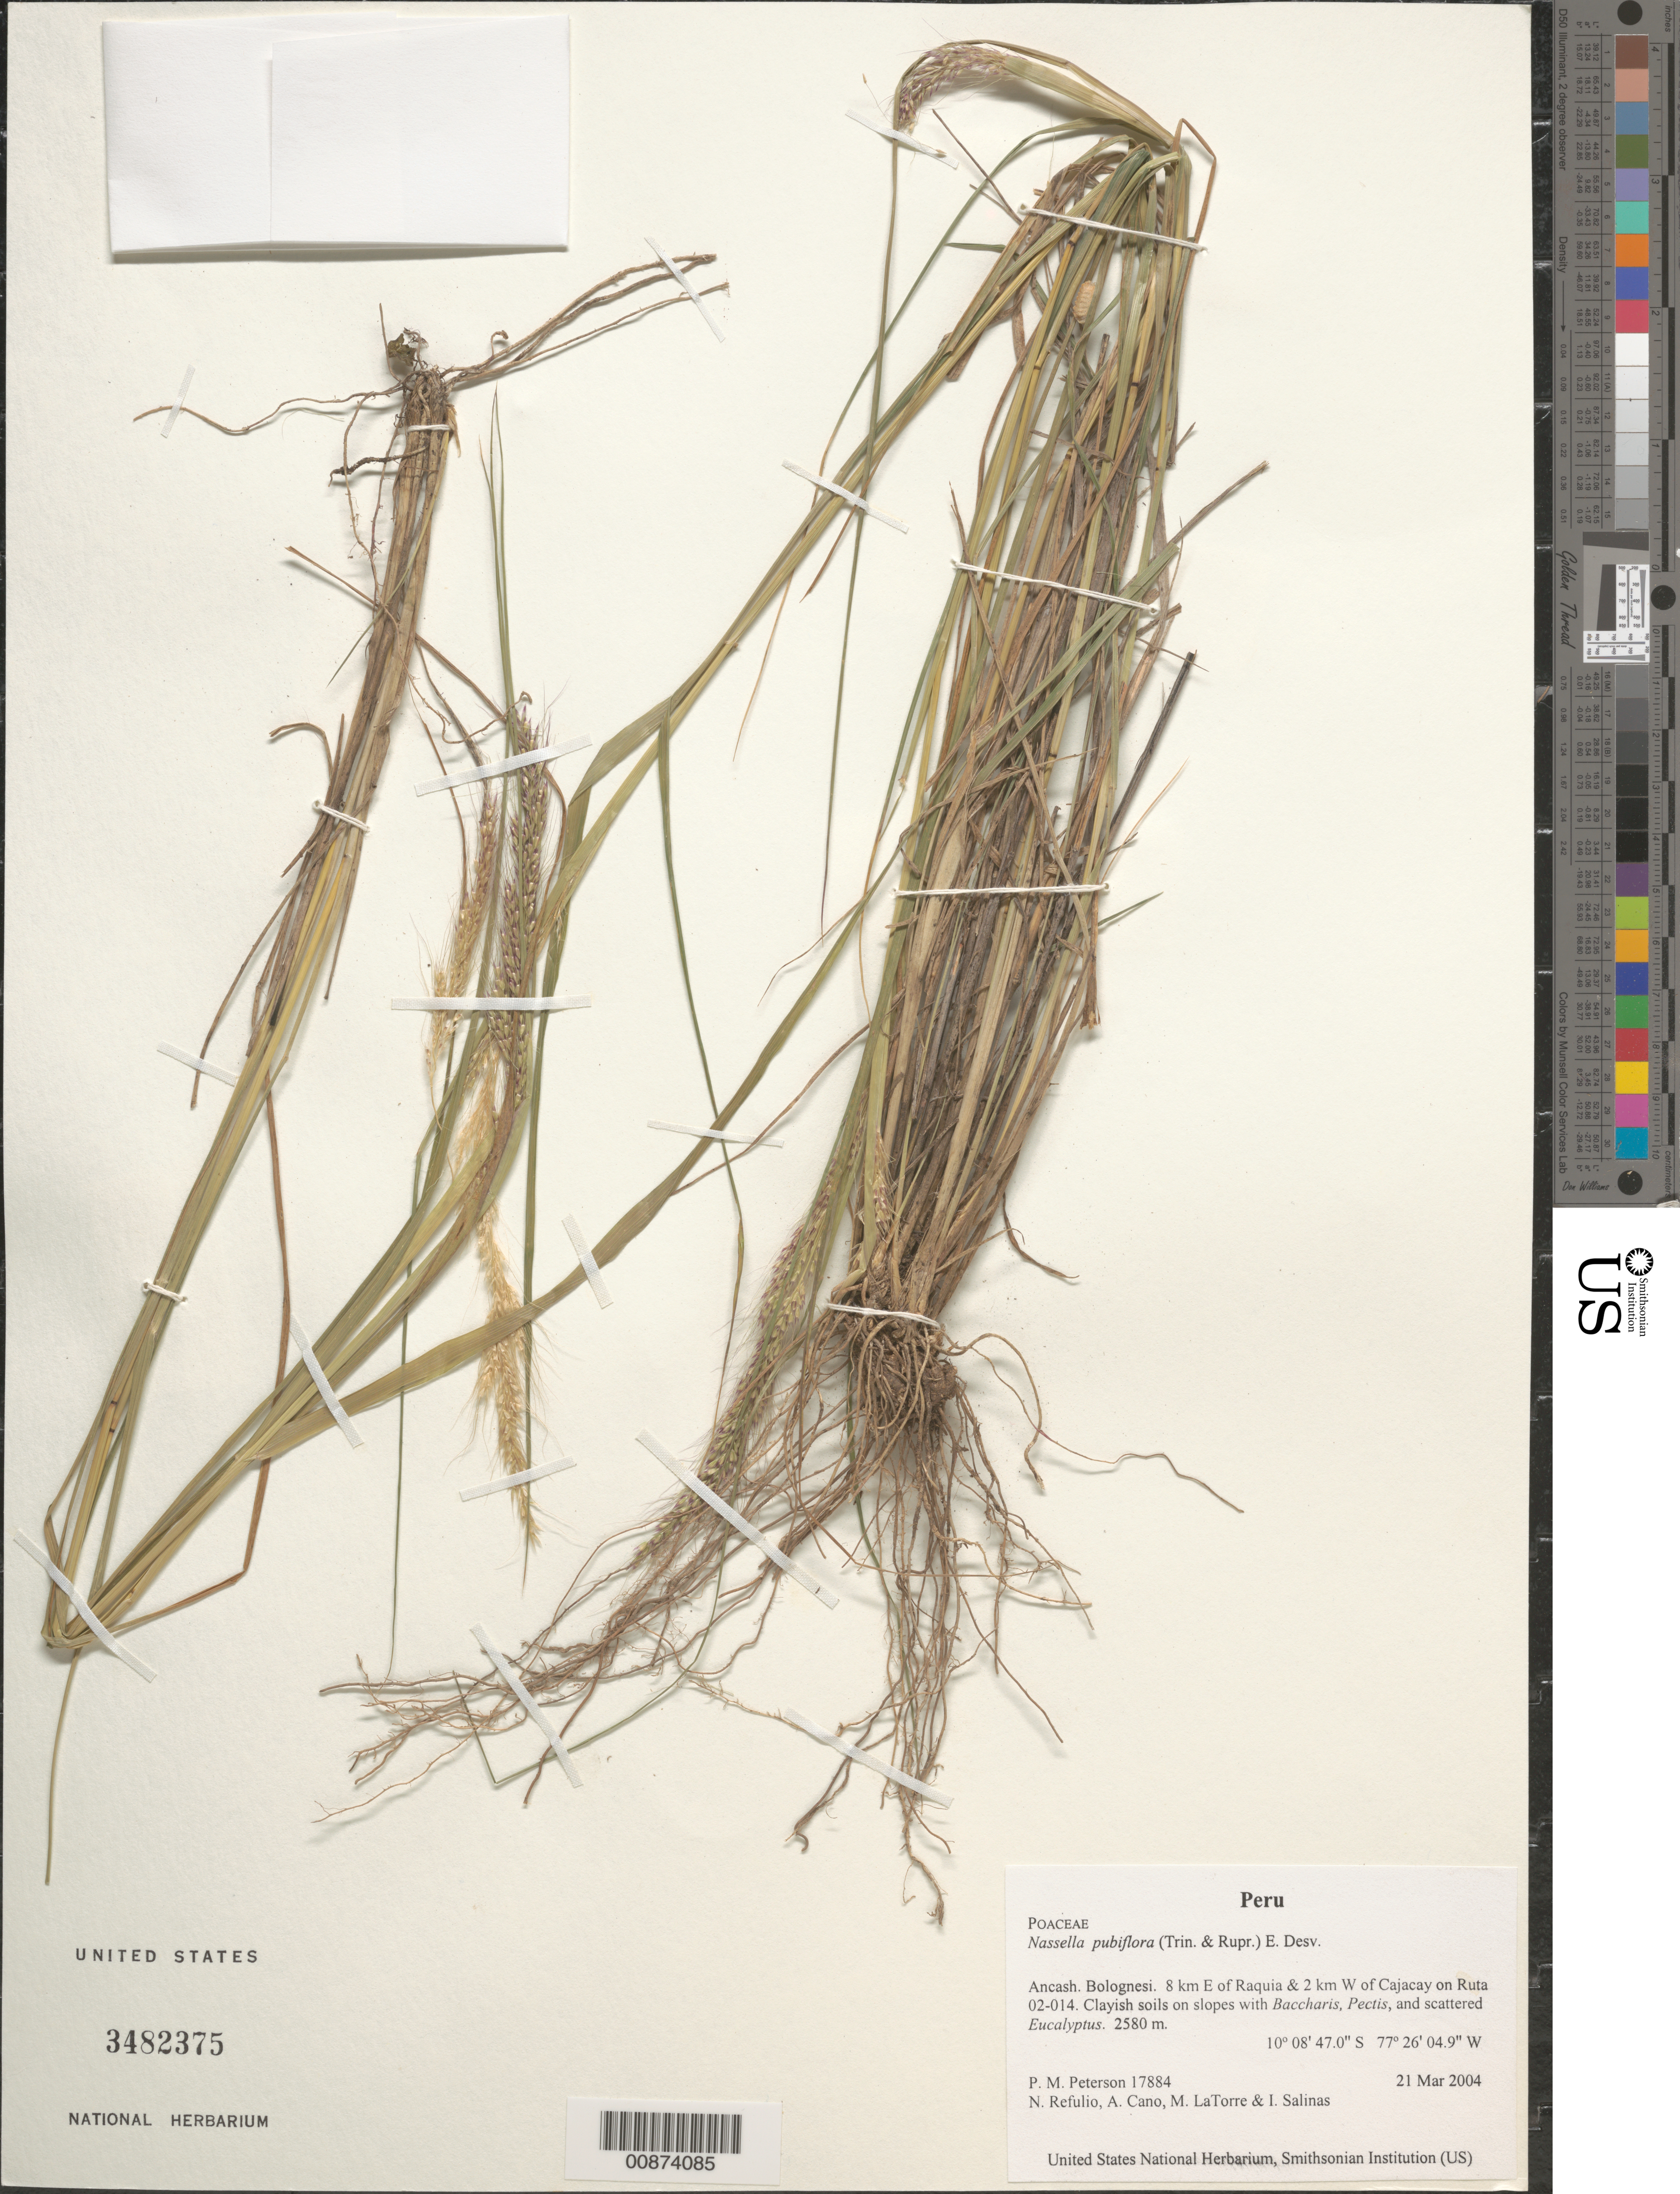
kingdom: Plantae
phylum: Tracheophyta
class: Liliopsida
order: Poales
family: Poaceae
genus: Nassella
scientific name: Nassella pubiflora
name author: (Trin. & Rupr.) É. Desv.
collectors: P. M. Peterson, N. Refulio-Rodríguez, A. Cano, M. Torre & I. Salinas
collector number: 17884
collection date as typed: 21 Mar 2004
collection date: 2004-03-21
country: Peru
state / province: Ancash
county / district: Bolognesi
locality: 8 km E of Raquia & 2 km W of Cajacay on Ruta 02-014. Clayish soils on slopes with Baccharis, Pectis, and scattered Eucalyptus.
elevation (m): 2580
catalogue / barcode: US 3482375